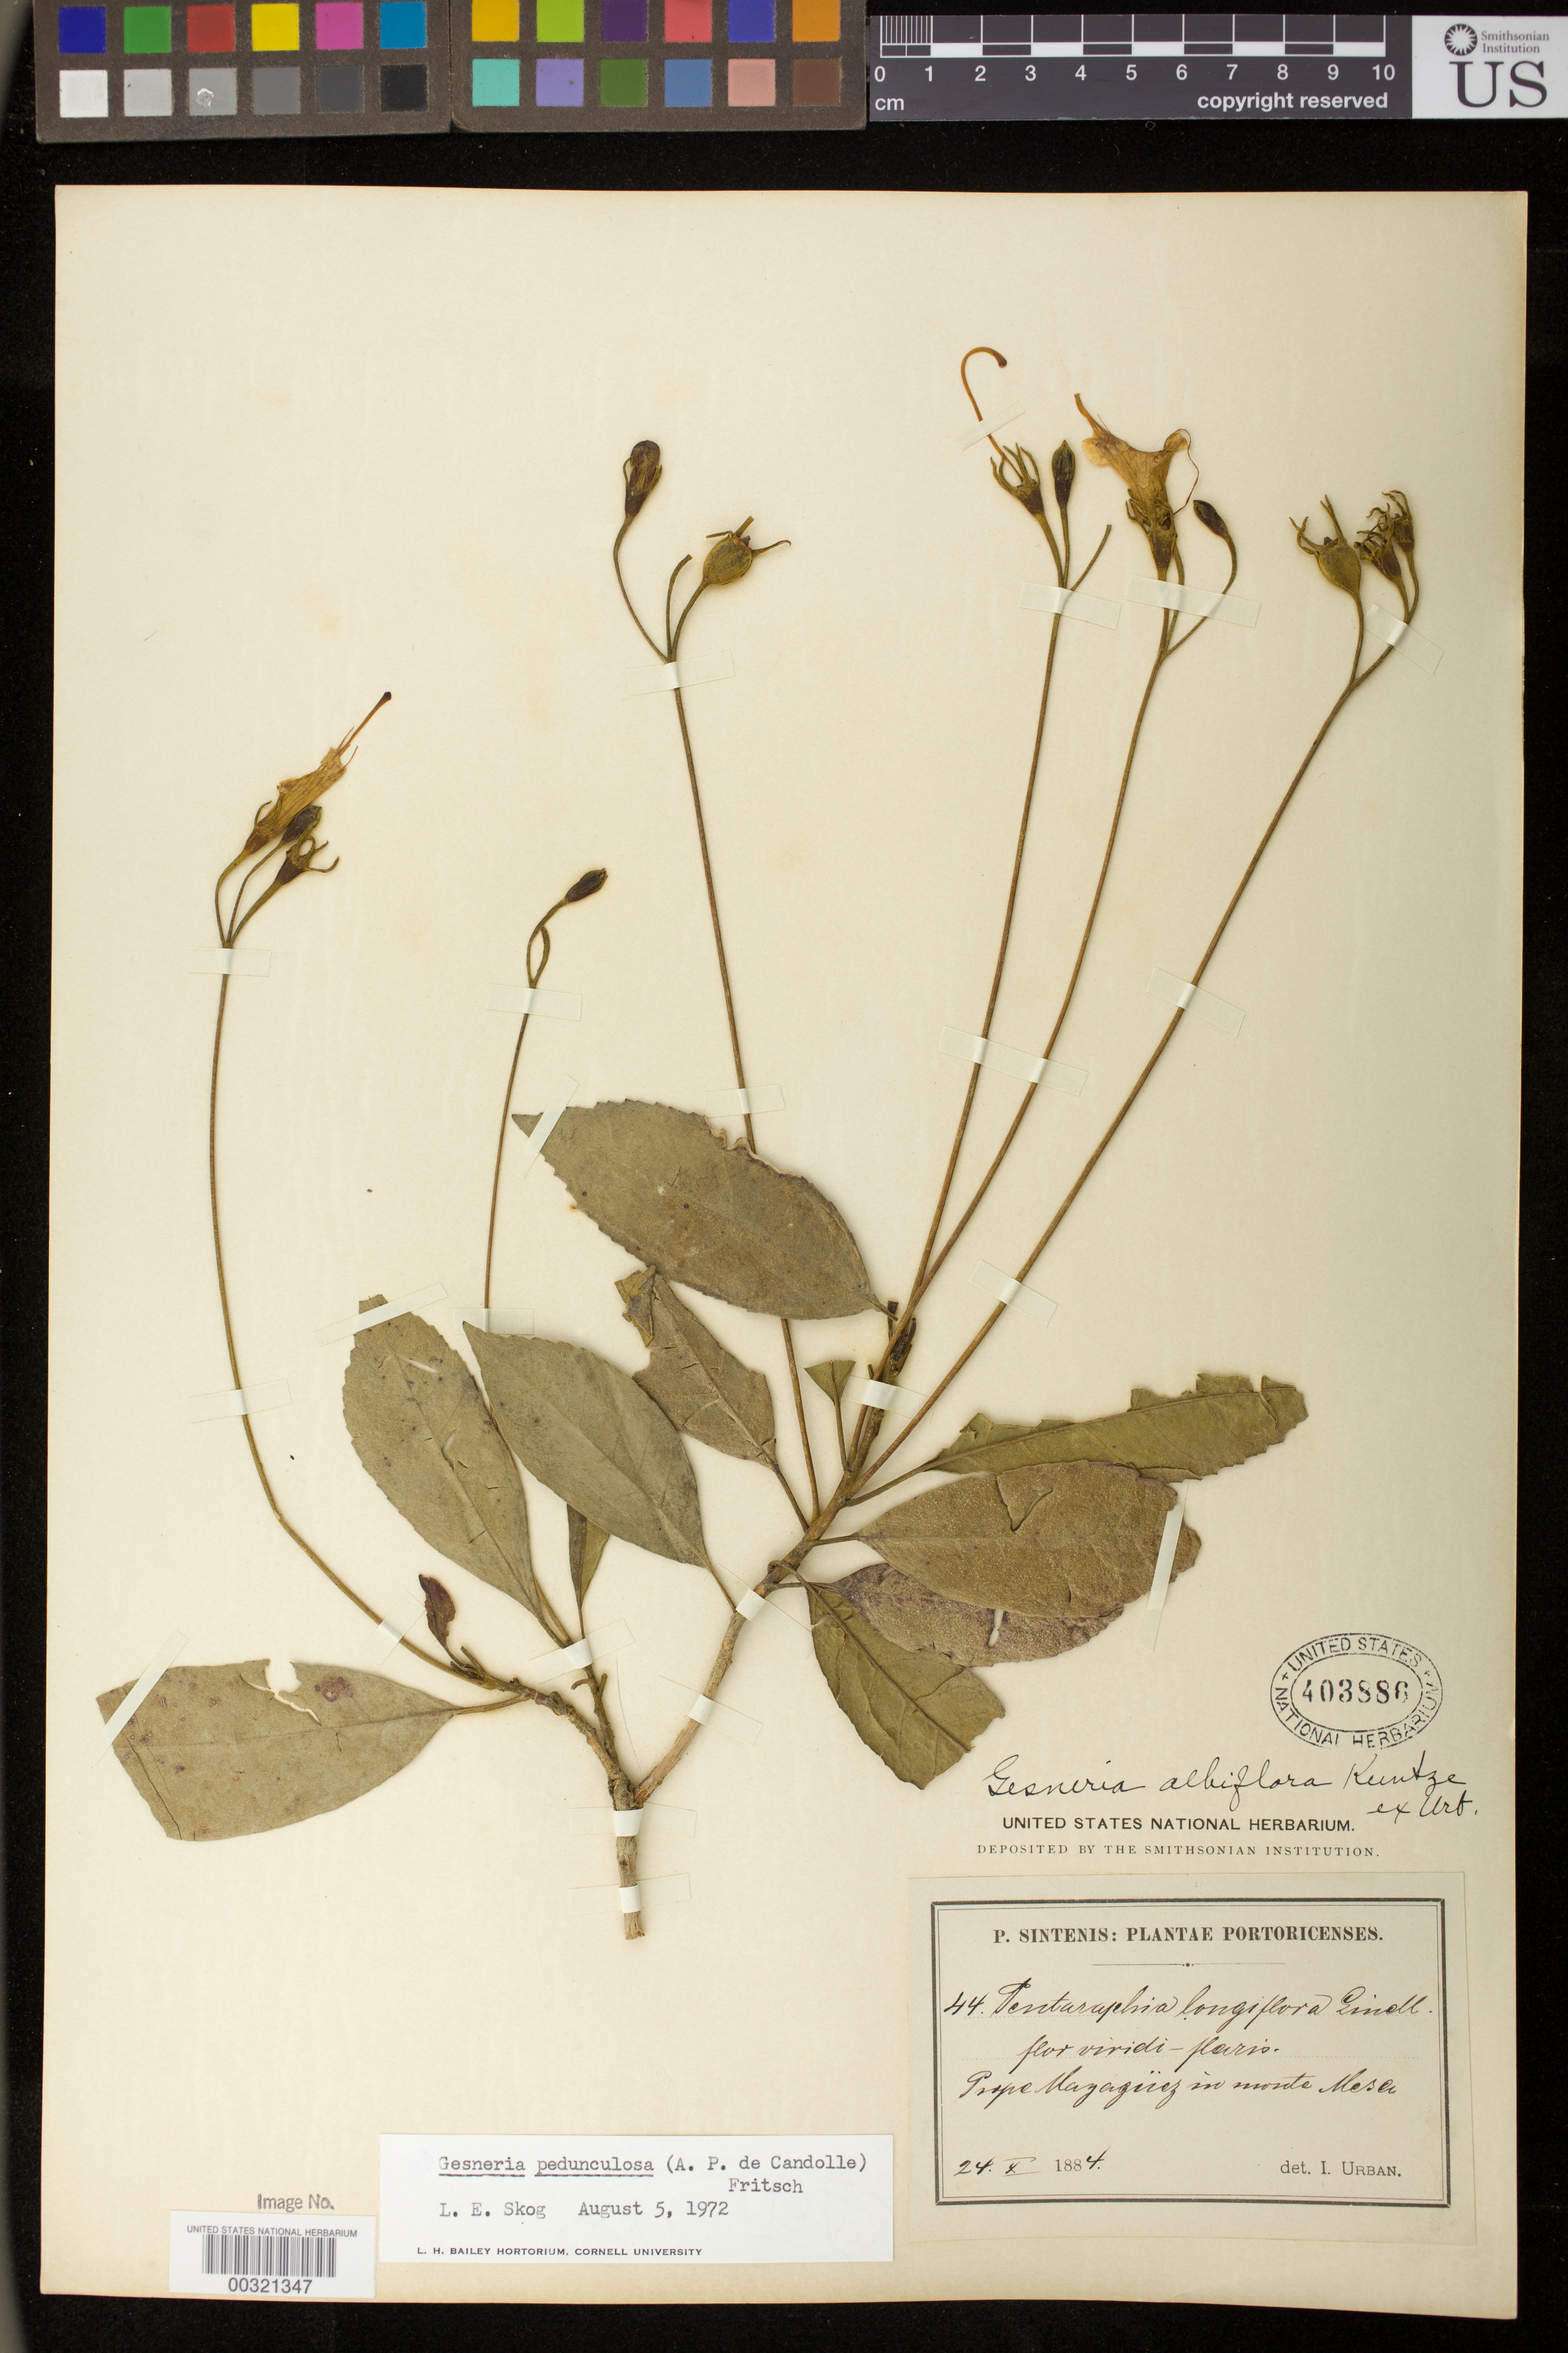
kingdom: Plantae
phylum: Tracheophyta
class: Magnoliopsida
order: Lamiales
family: Gesneriaceae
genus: Gesneria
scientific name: Gesneria pedunculosa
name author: (DC.) Fritsch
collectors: P. Sintenis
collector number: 44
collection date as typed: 24 Oct 1884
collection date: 1884-10-24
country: Puerto Rico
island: Puerto Rico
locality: Prope Mayaguez in monte Mesa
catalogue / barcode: US 403886